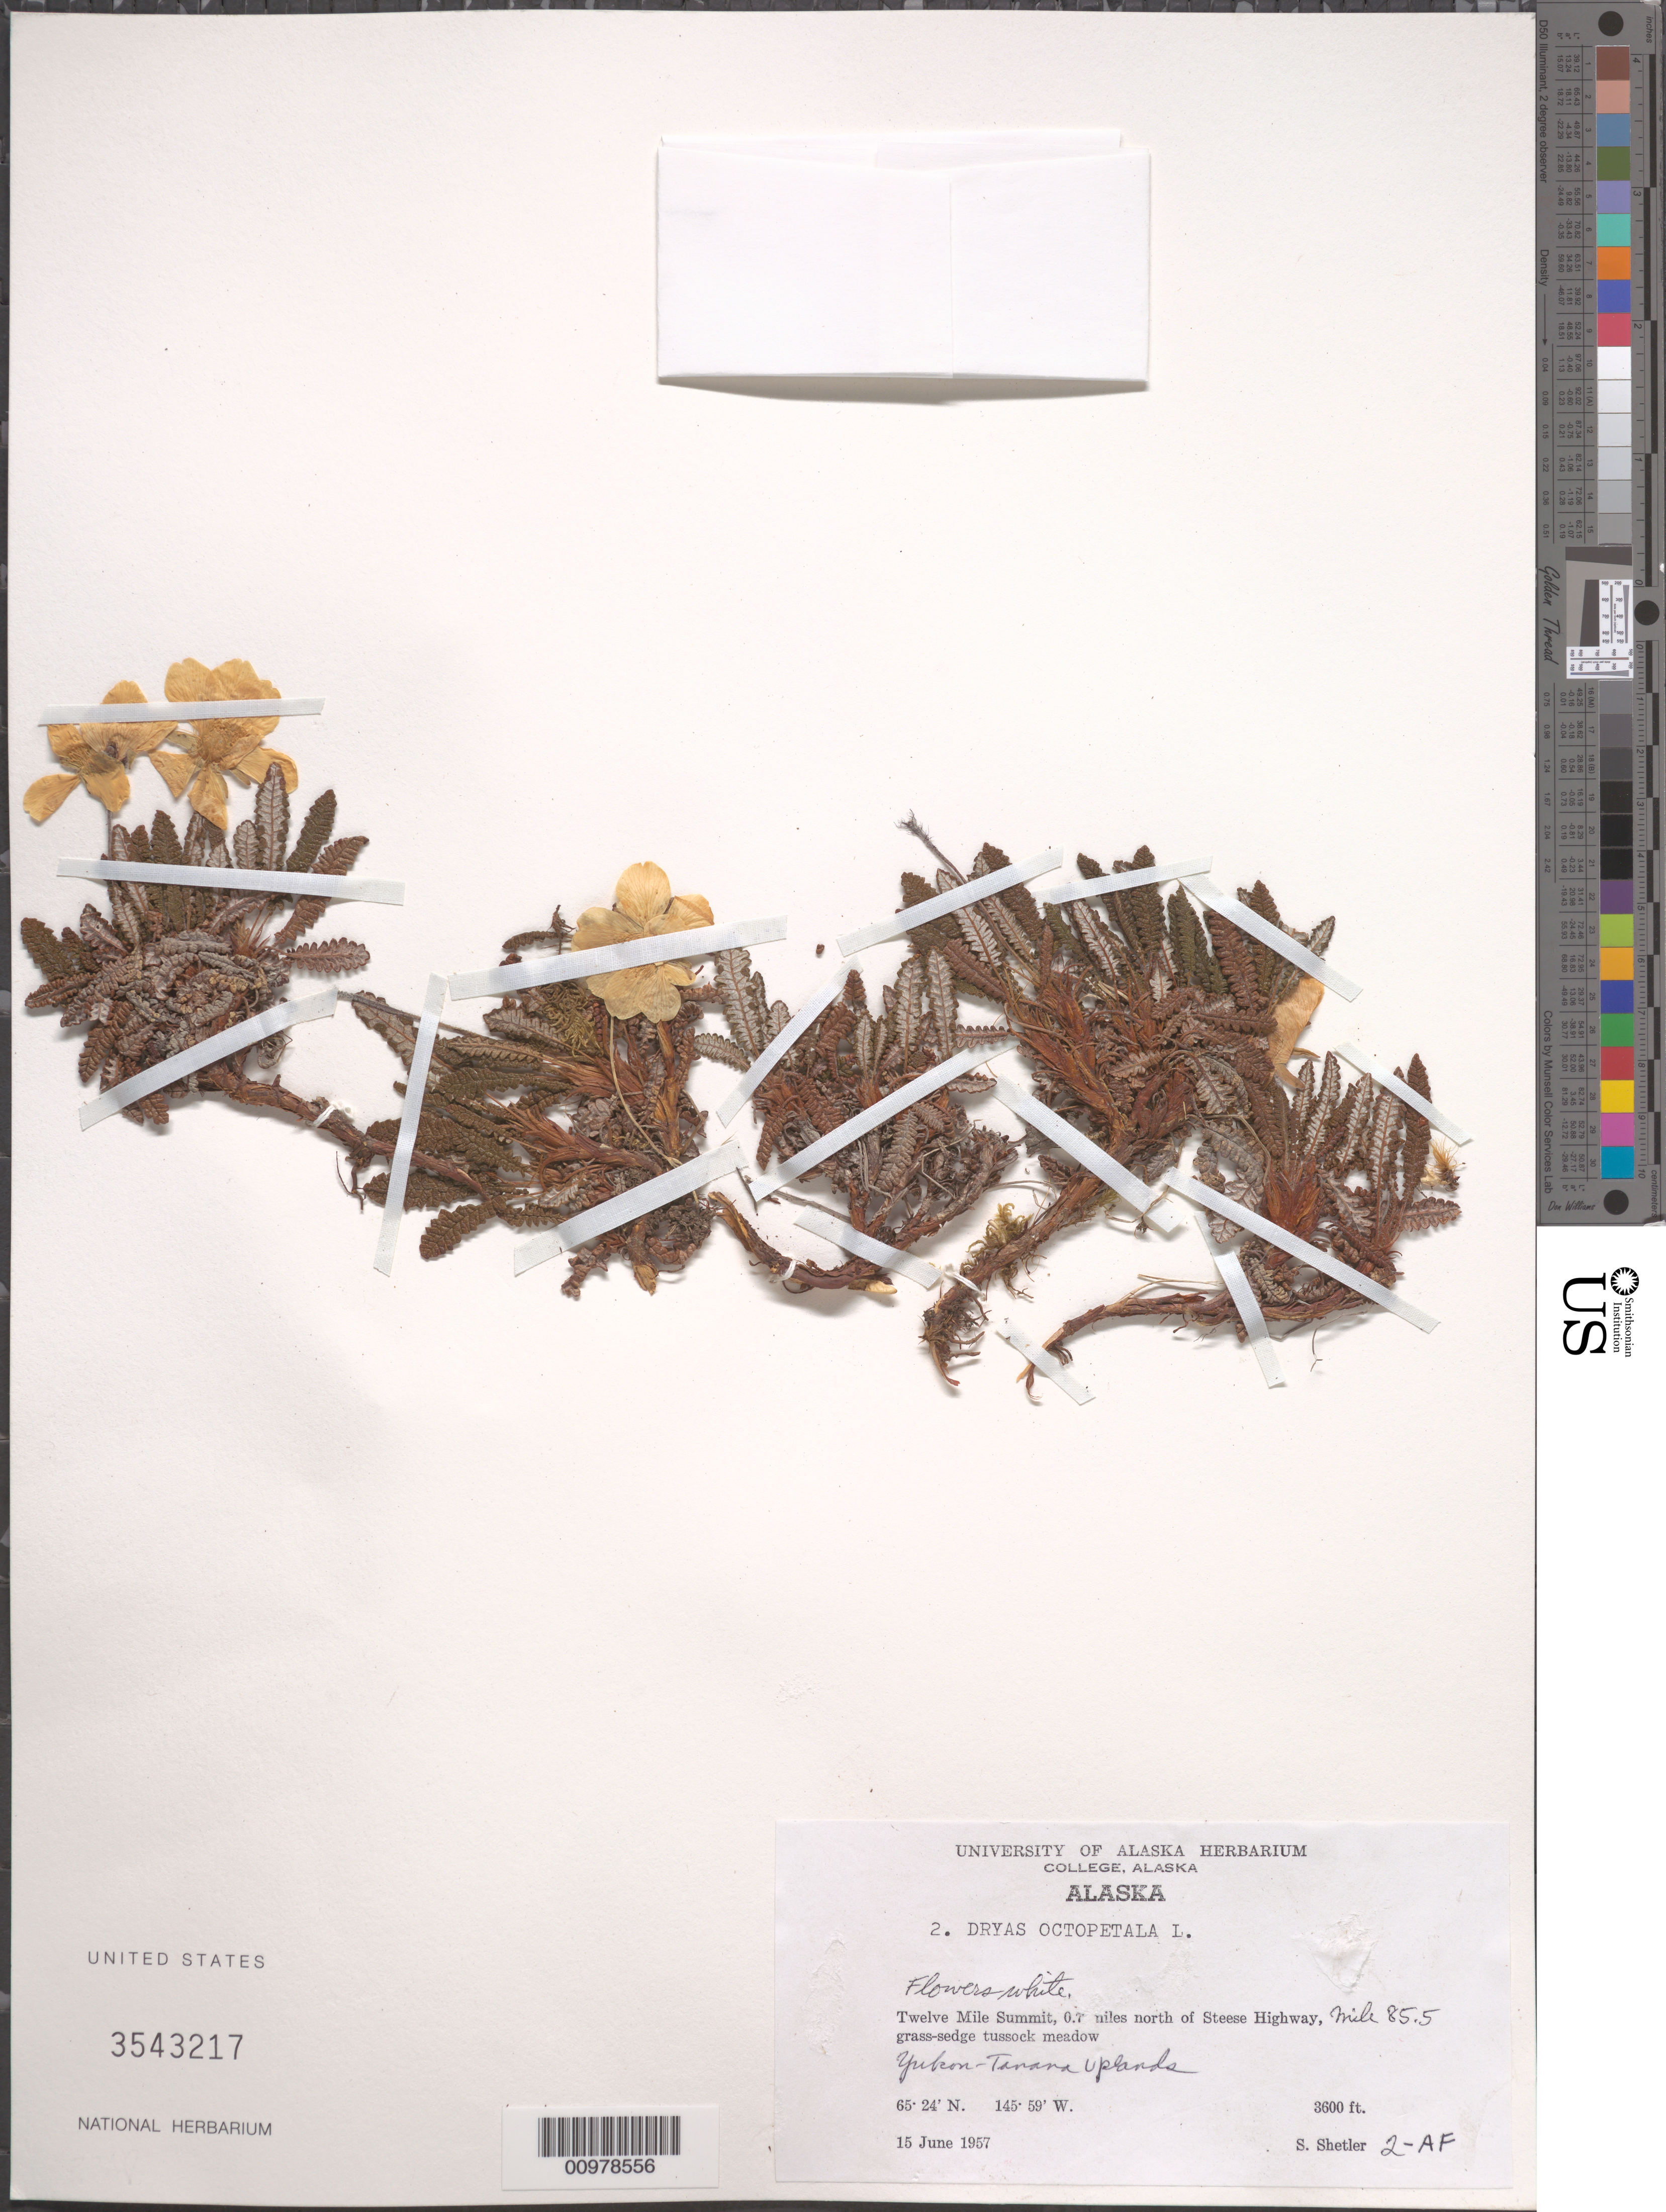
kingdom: Plantae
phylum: Tracheophyta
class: Magnoliopsida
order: Rosales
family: Rosaceae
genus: Dryas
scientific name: Dryas octopetala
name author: L.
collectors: S. Shetler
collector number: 2-AF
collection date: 1957-06-15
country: United States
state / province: Alaska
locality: Twelve Mile Summit, 0.7 miles north of Steese Highway, mile 85.5 grass-sedge tussock meadow. Yukon-Tanana Uplands.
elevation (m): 1097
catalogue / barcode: US 3543217